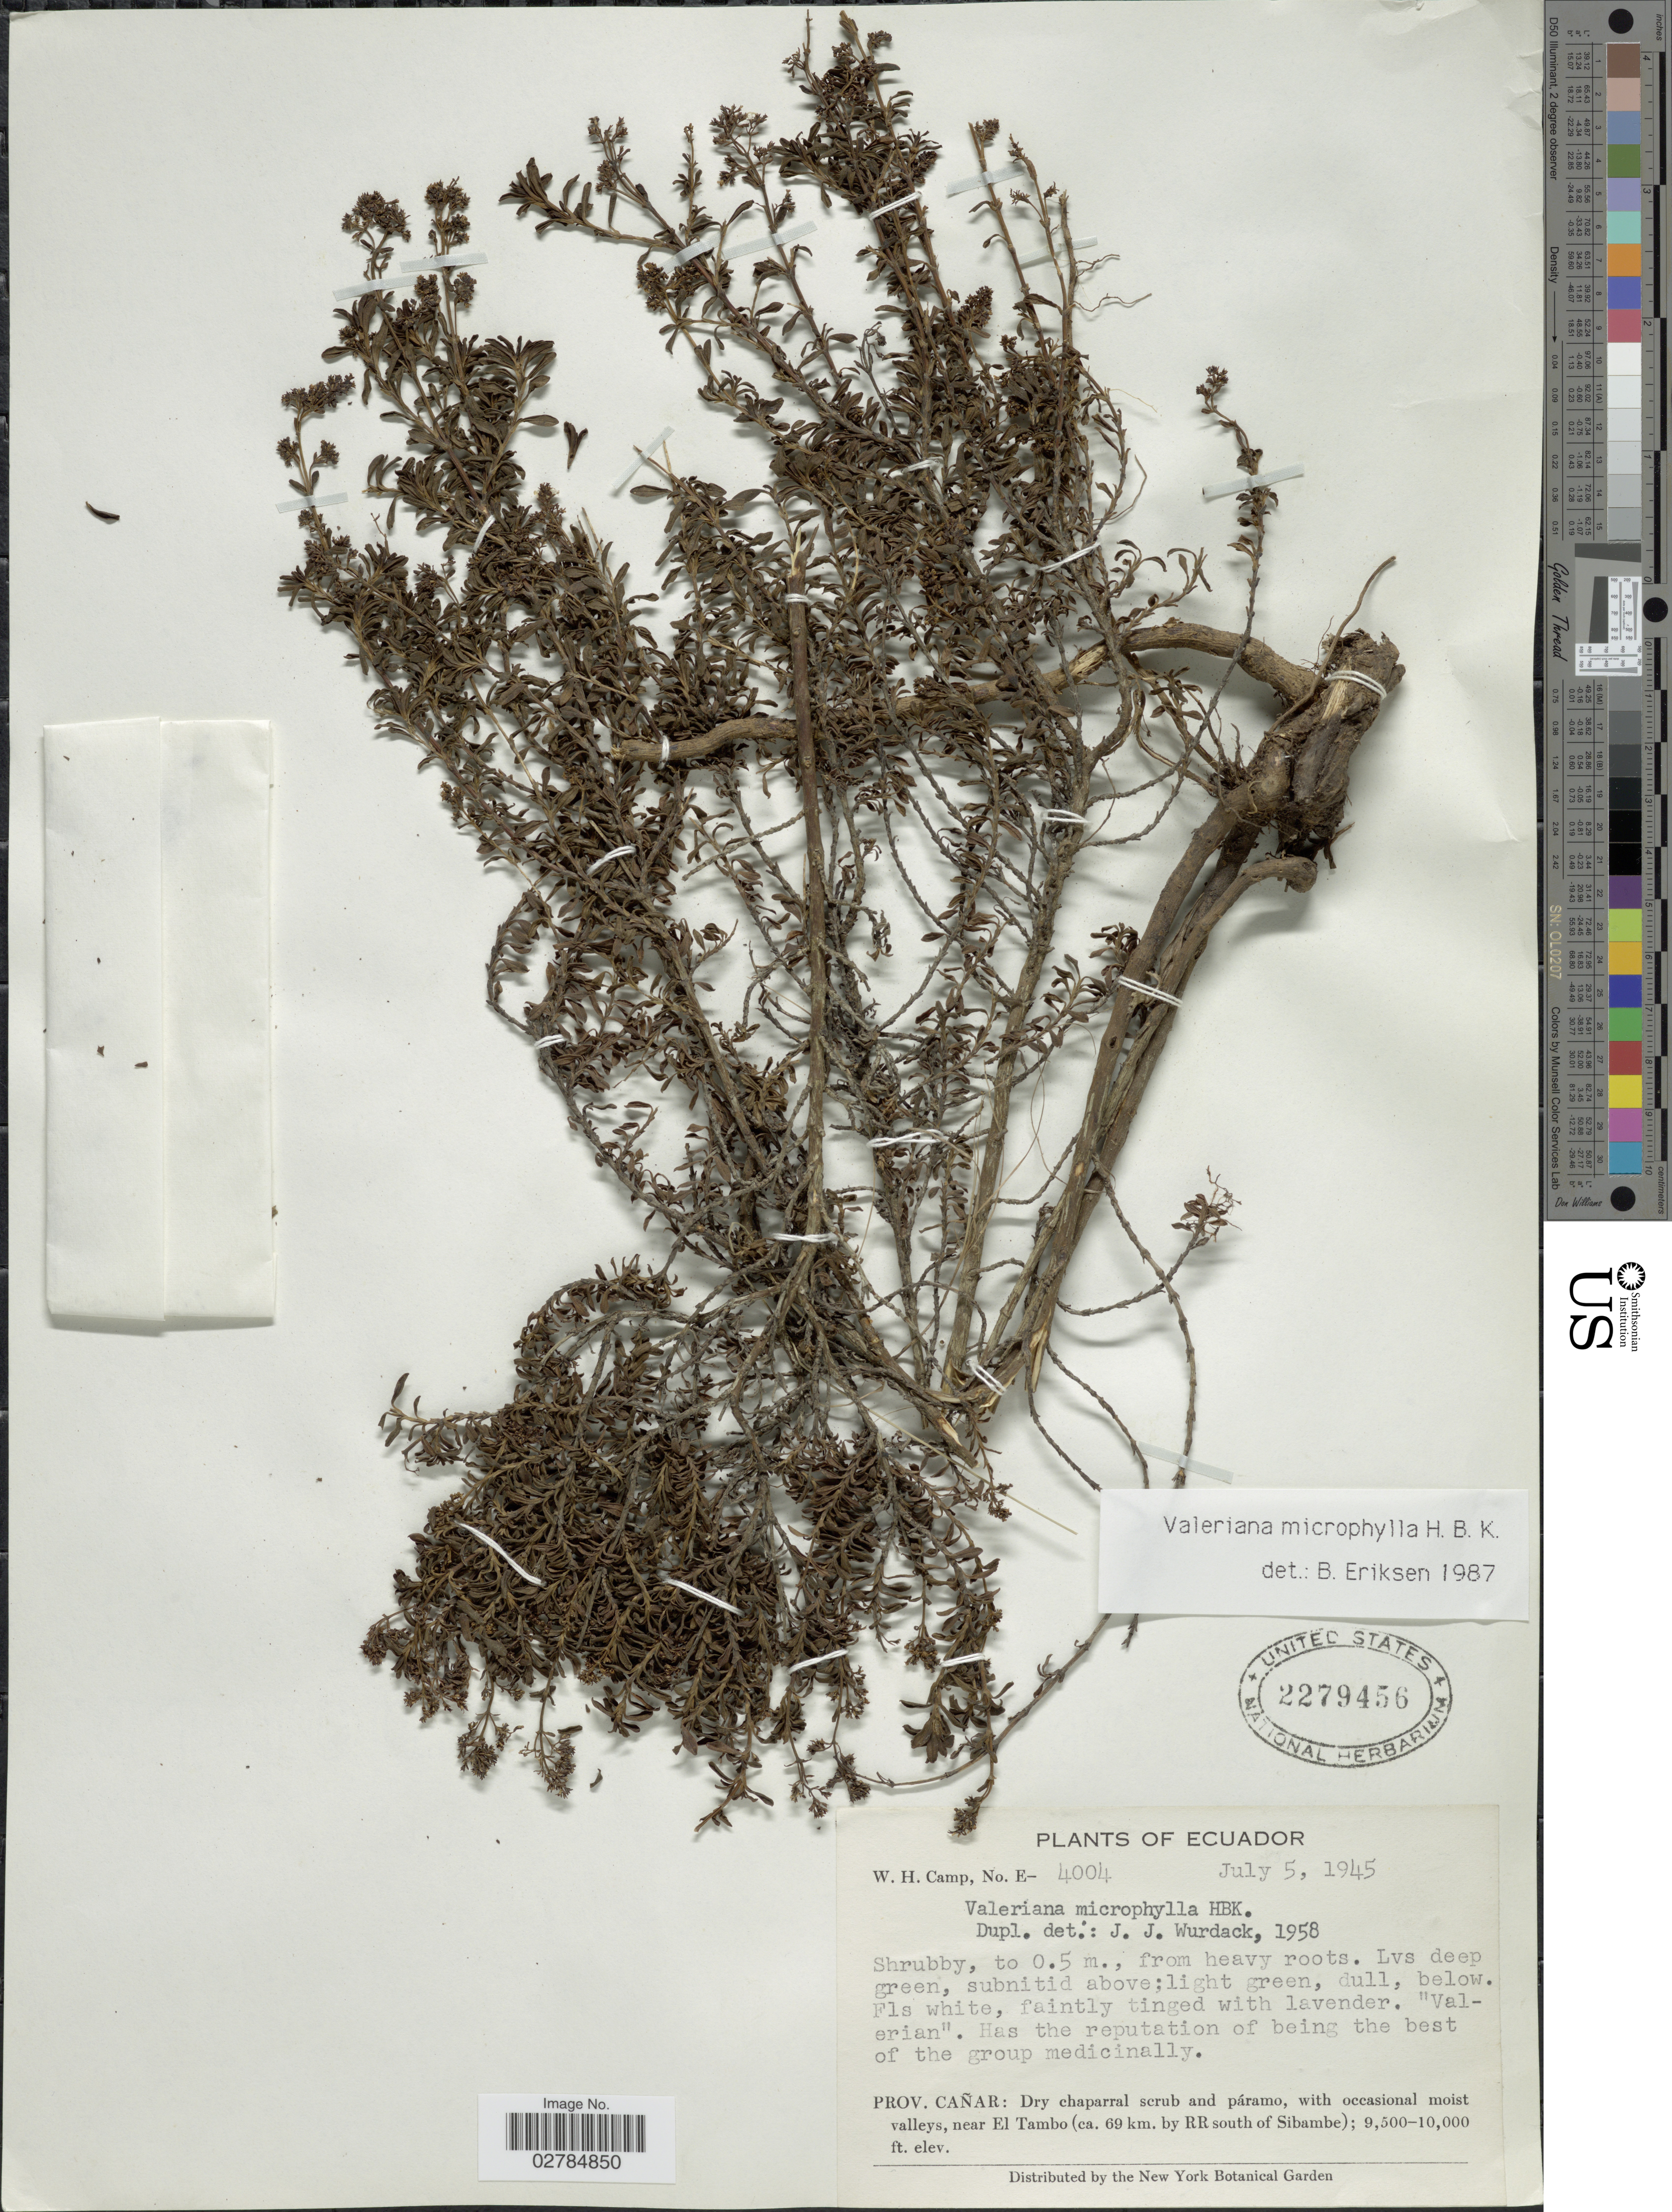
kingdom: Plantae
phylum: Tracheophyta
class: Magnoliopsida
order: Dipsacales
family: Caprifoliaceae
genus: Valeriana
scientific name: Valeriana microphylla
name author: Kunth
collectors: W. H. Camp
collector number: E-4004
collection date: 1945-07-05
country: Ecuador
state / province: Cañar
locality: Near El Tambo (ca. 69 km. by RR south of Sibambe).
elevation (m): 2896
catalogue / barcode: US 2279456